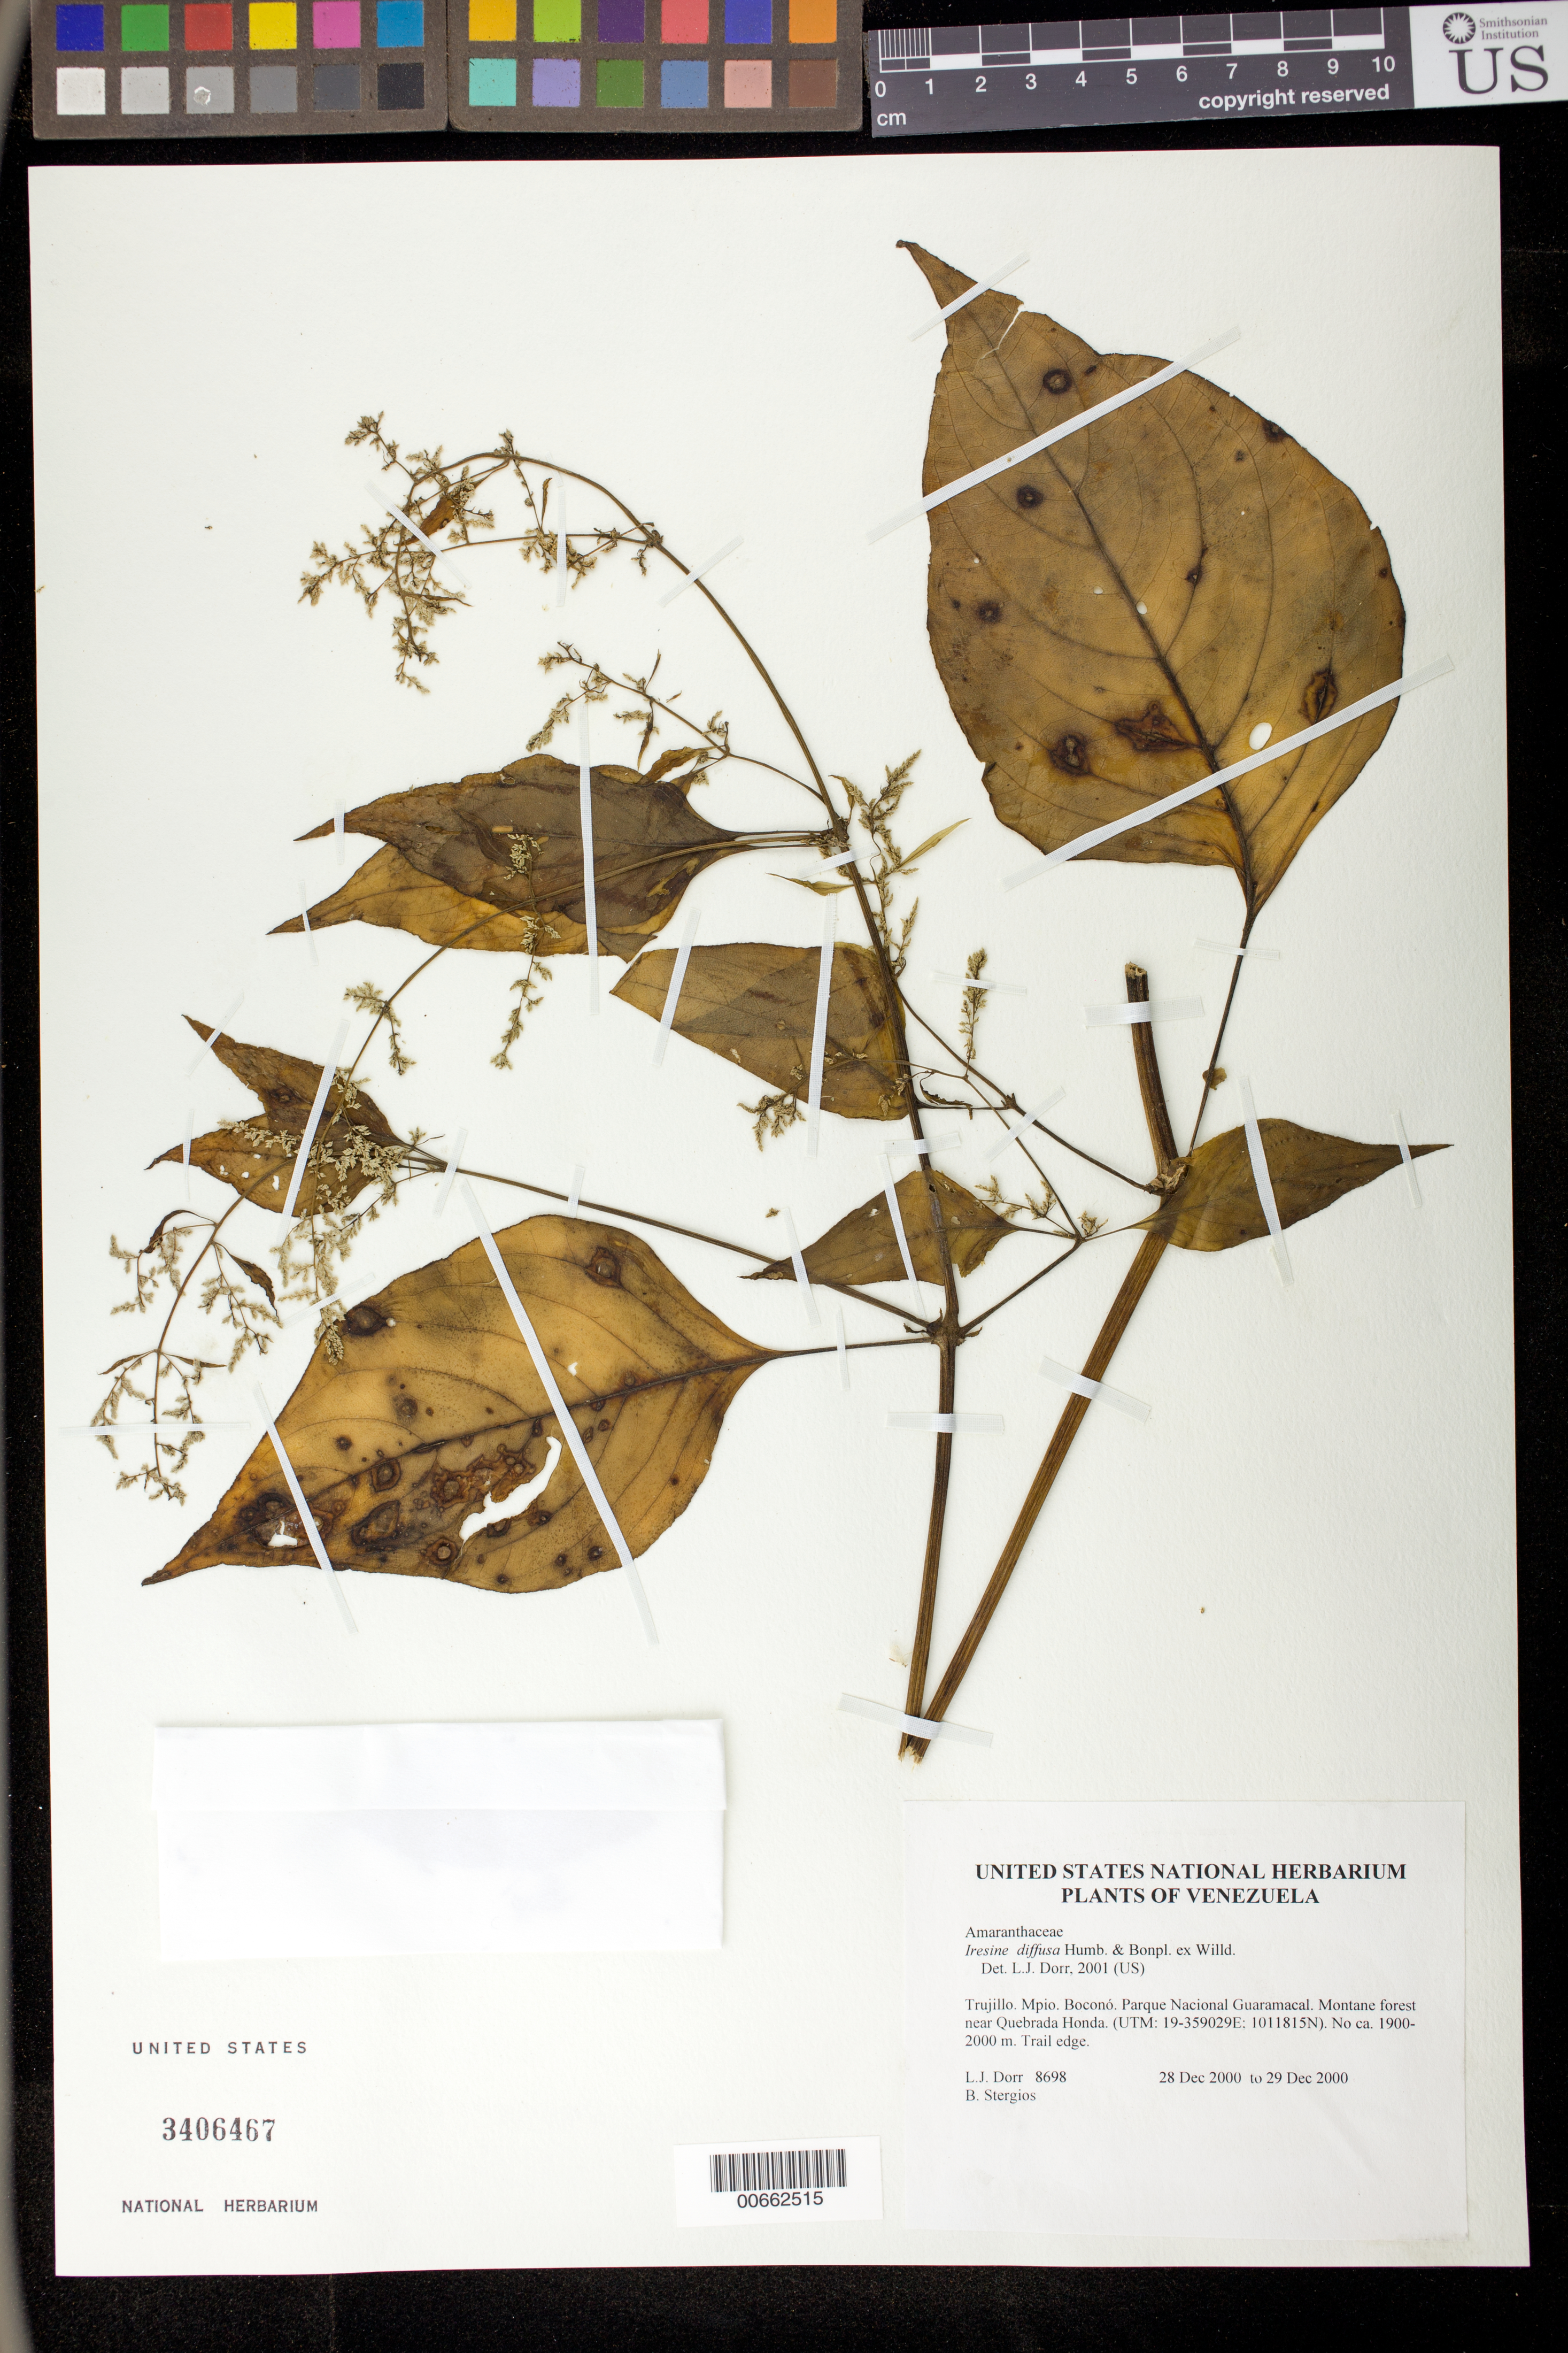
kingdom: Plantae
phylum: Tracheophyta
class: Magnoliopsida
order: Caryophyllales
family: Amaranthaceae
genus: Iresine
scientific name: Iresine diffusa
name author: Humb. & Bonpl. ex Willd.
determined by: Dorr, L. J., (BOT), Smithsonian Institution - National Museum of Natural History (UNITED STATES)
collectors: L. J. Dorr & B. G. Stergios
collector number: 8698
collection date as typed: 28 Dec 2000 to 29 Dec 2000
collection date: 2000-12-28/2000-12-29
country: Venezuela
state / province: Trujillo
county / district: Boconó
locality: Parque Nacional Guaramacal near Quebrada Honda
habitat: Trail edge.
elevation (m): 1900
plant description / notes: COL, PORT, US, VEN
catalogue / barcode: US 3406467